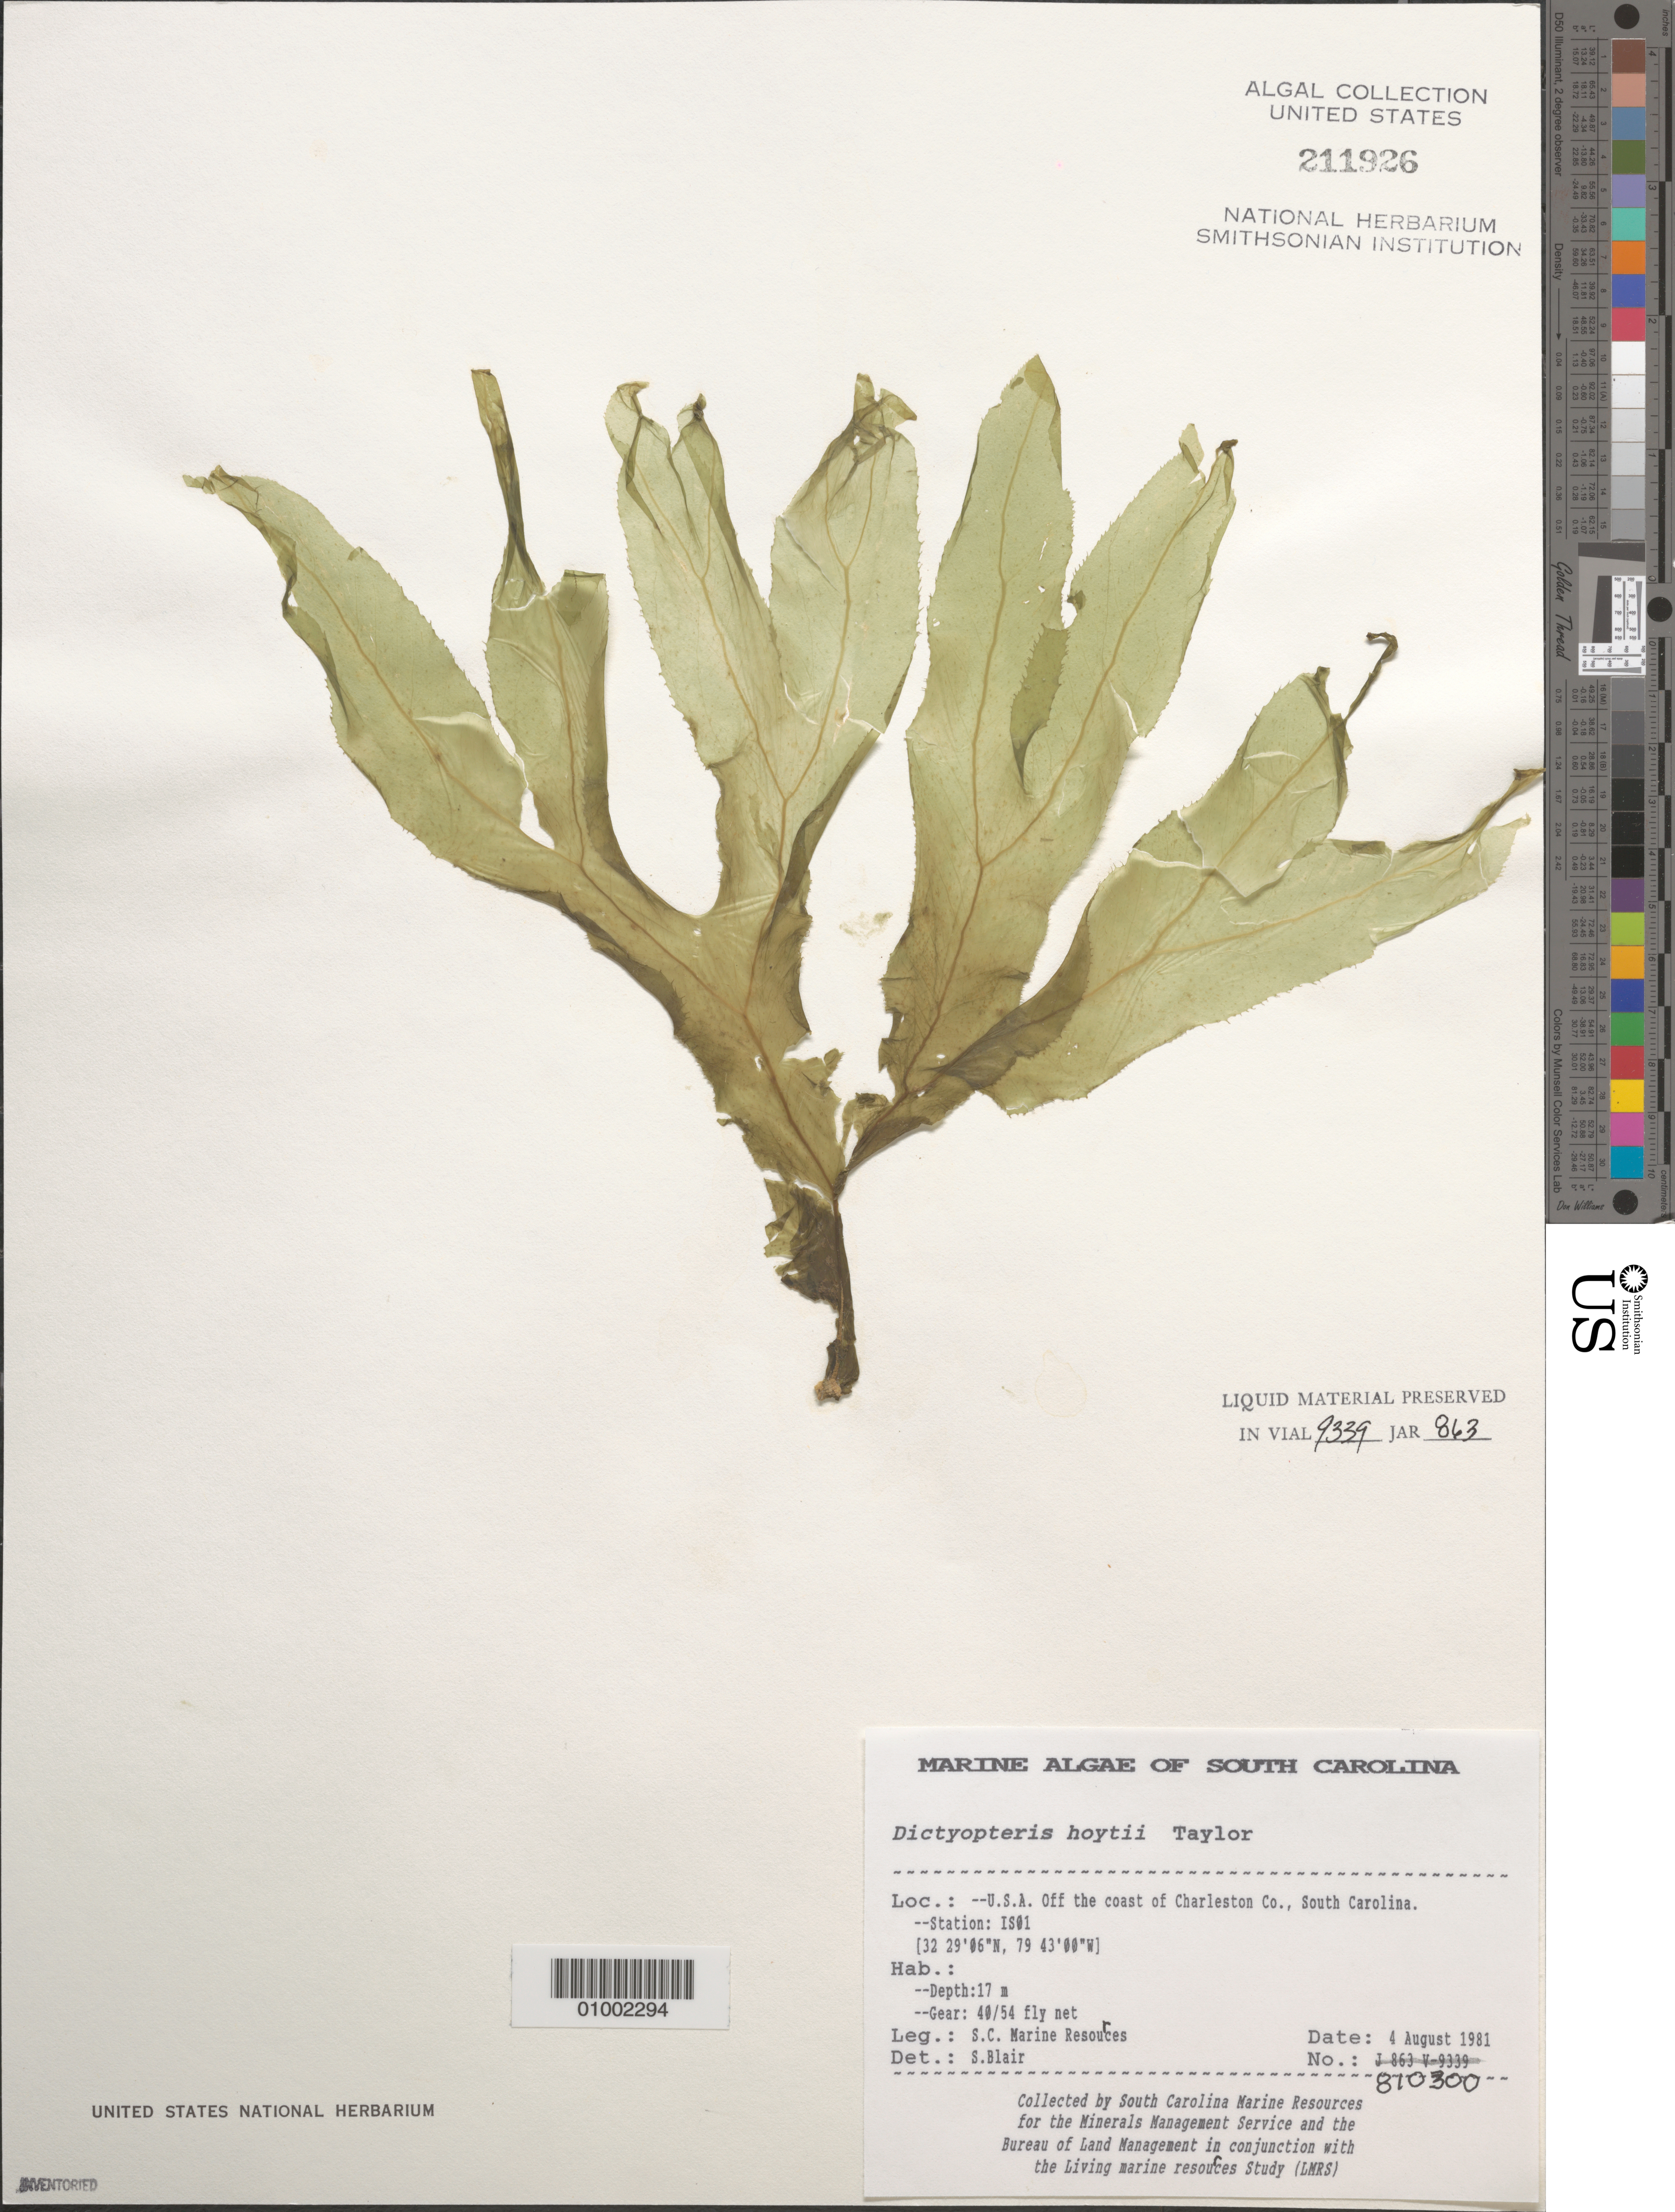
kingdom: Chromista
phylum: Ochrophyta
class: Phaeophyceae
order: Dictyotales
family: Dictyotaceae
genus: Dictyopteris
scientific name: Dictyopteris hoytii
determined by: Blair, S. M.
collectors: South Carolina Marine Resources for BLM/MMS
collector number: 810300 (Station IS01)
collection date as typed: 04 Aug 1981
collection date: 1981-08-04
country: United States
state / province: South Carolina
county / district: Charleston County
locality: Off coast of Charleston County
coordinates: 32 29'06" N, 79 43'00" W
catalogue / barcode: US 211926